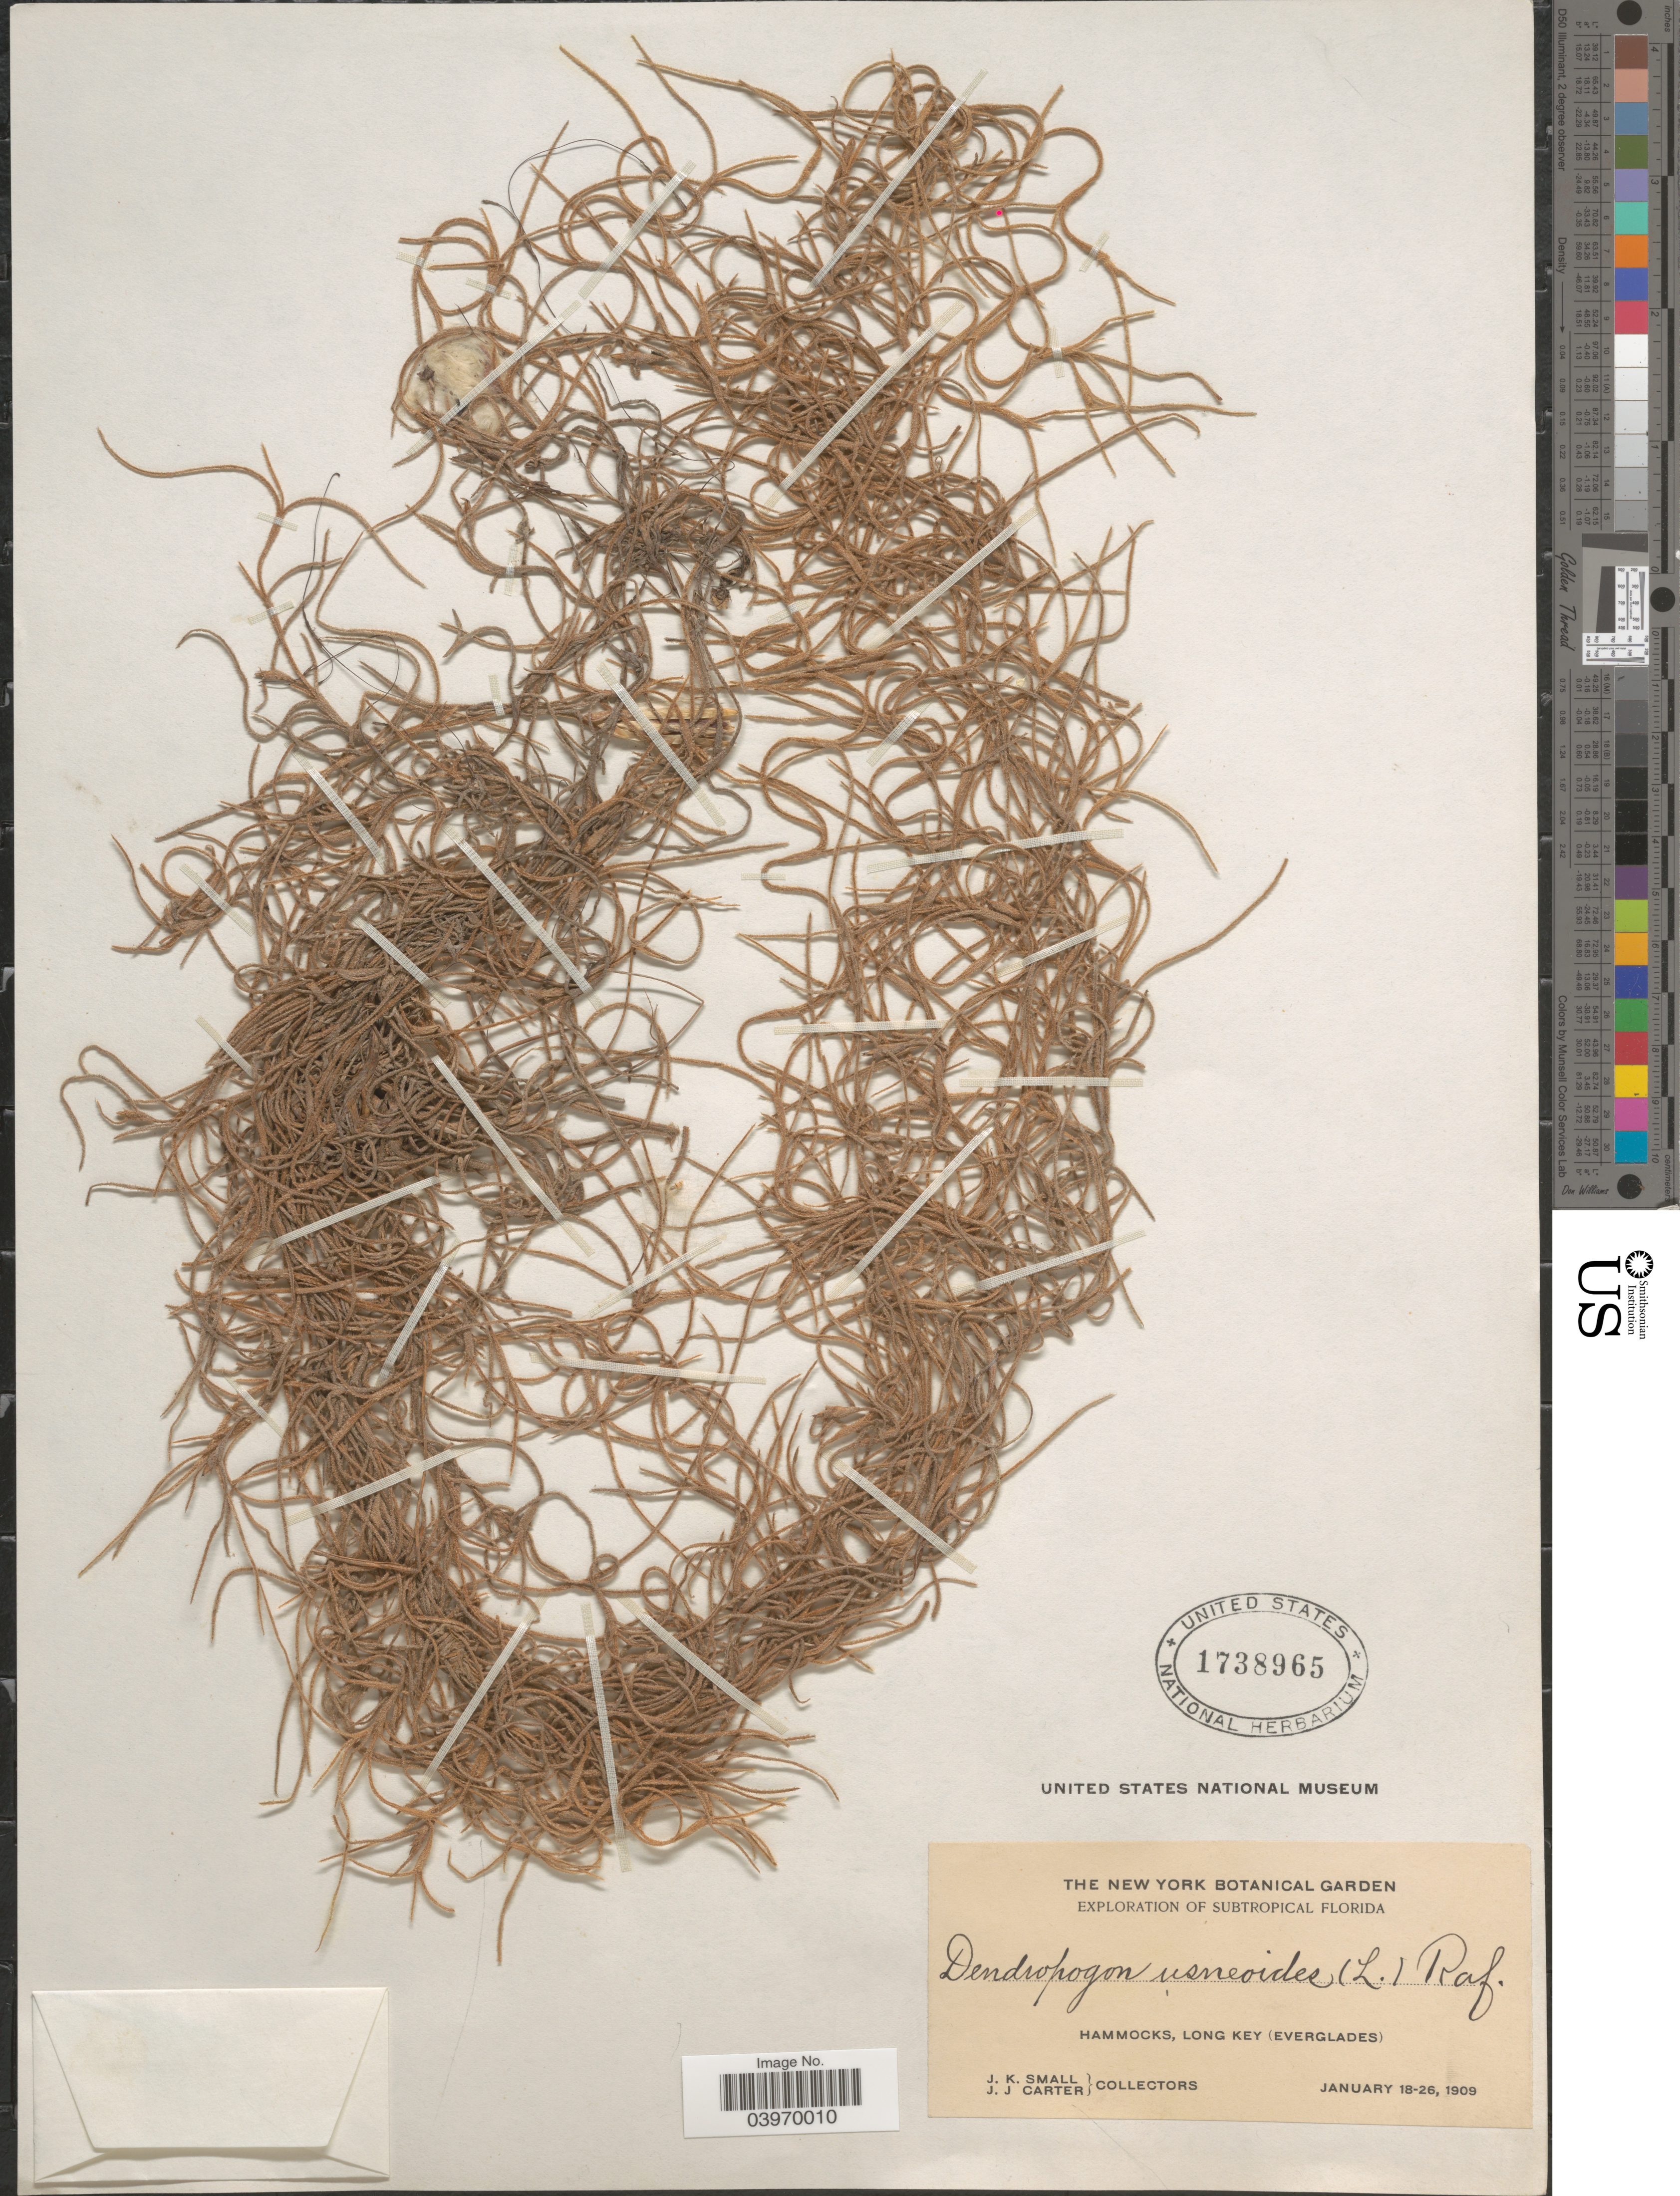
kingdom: Plantae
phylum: Tracheophyta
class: Liliopsida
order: Poales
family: Bromeliaceae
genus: Tillandsia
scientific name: Tillandsia usneoides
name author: (L.) L.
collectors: J. K. Small & J. Carter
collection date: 1909-01-18/1909-01-26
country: United States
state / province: Florida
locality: Subtropical Florida. Hammocks, Long Key (Everglades).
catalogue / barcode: US 1738965